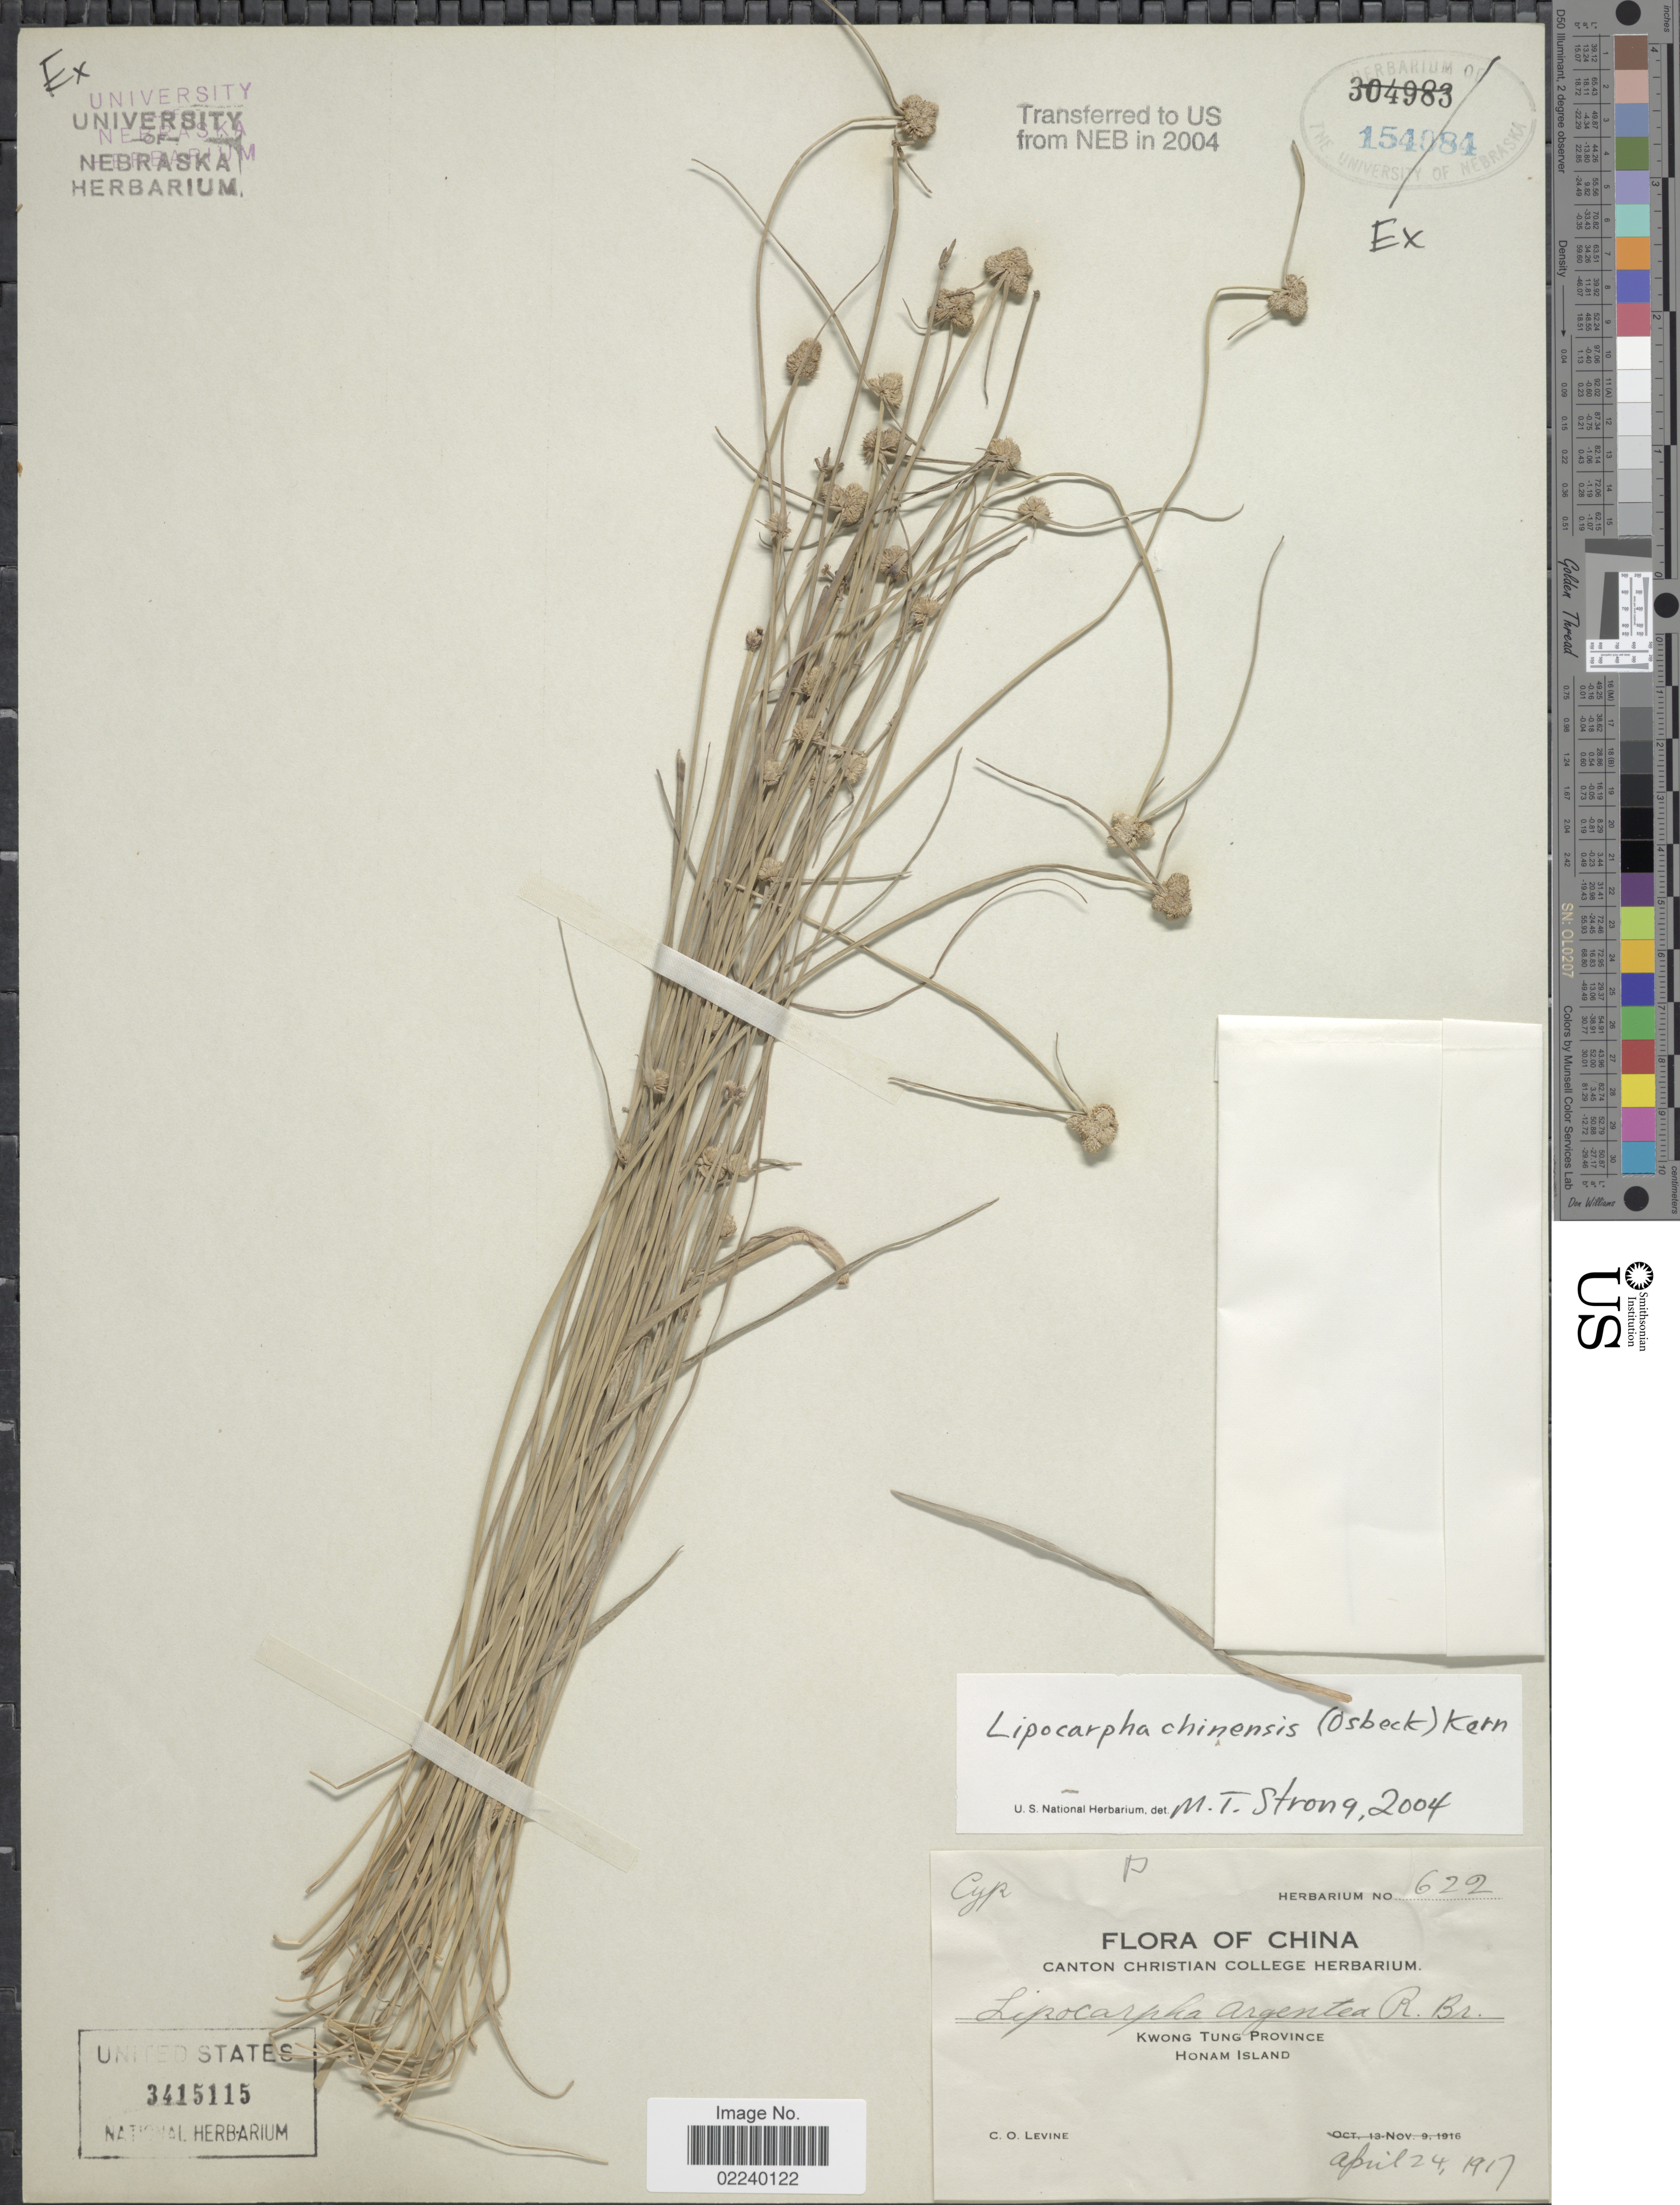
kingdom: Plantae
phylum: Tracheophyta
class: Liliopsida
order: Poales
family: Cyperaceae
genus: Cyperus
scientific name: Cyperus albescens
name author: (Steud.) Larridon & Govaerts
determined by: Strong, M. T., (US), Smithsonian Institution - National Museum of Natural History (UNITED STATES)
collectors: C. O. Levine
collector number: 622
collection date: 1917-04-24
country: China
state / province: Guangdong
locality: Kwong Tung Province, Honam Island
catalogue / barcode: US 3415115